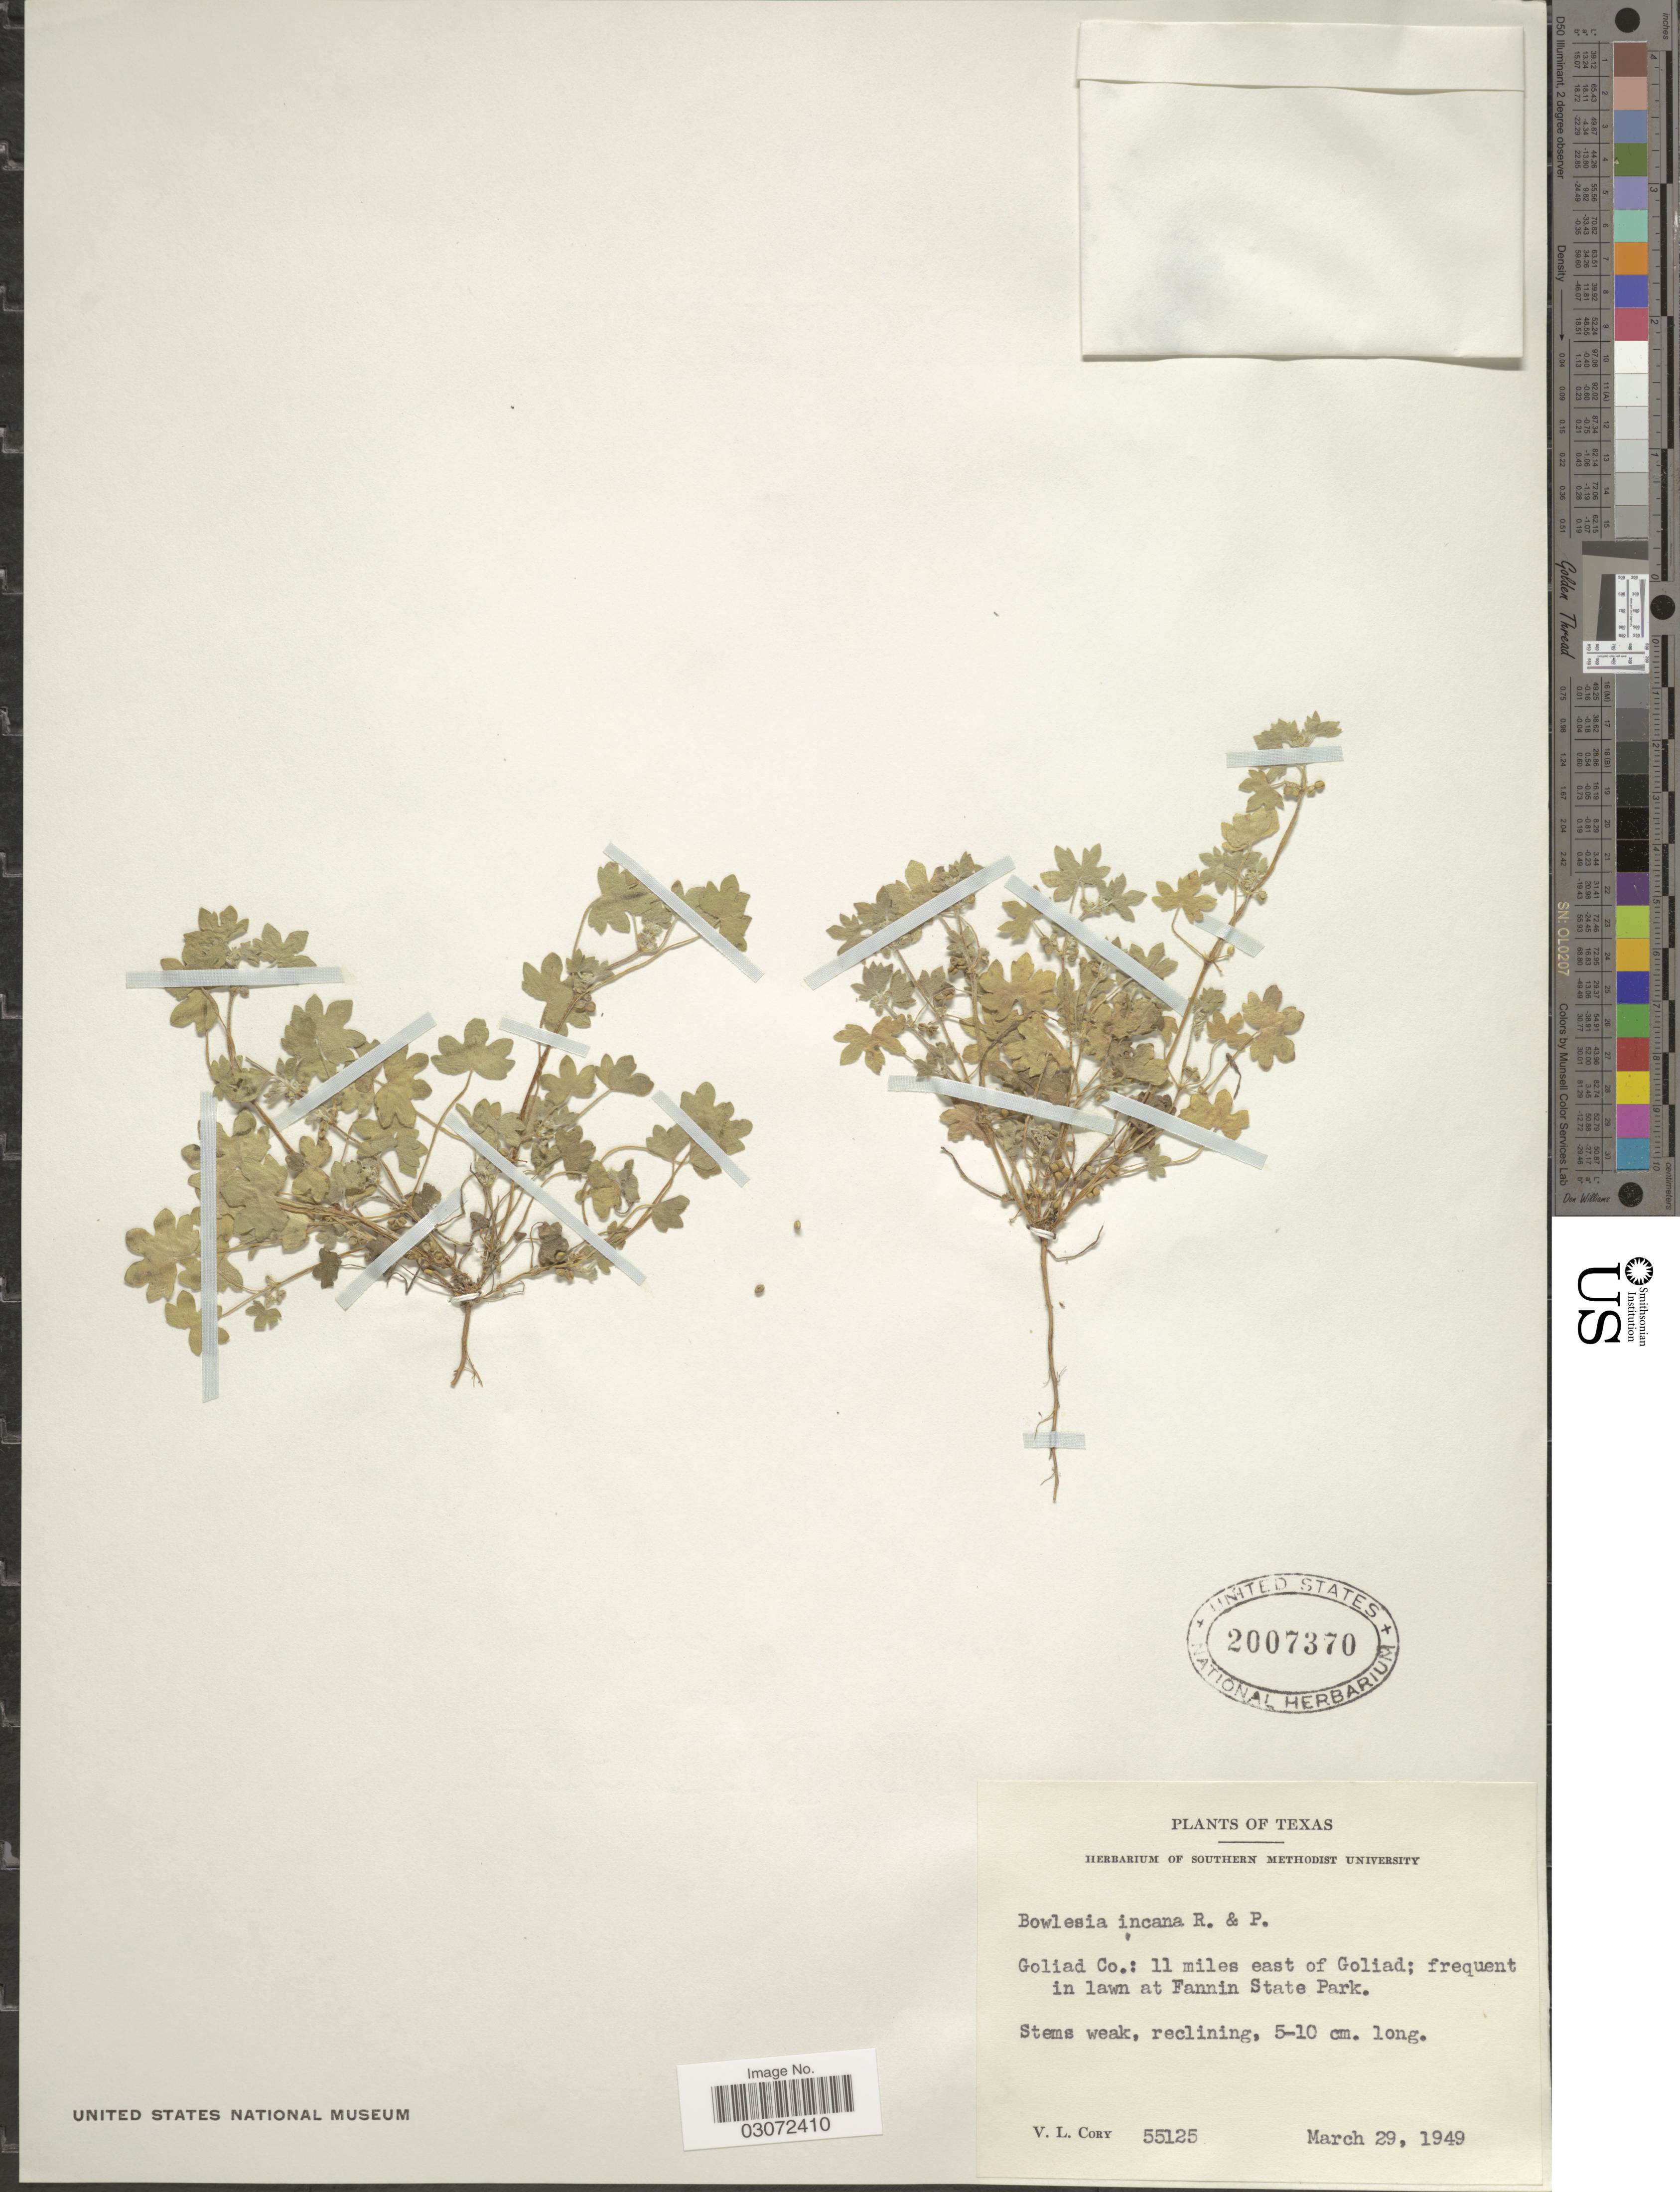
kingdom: Plantae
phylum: Tracheophyta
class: Magnoliopsida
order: Apiales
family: Apiaceae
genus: Bowlesia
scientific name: Bowlesia incana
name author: Ruiz & Pav.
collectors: V. Cory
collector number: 55125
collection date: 1949-03-29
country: United States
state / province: Texas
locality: Goliad Co.: 11 miles east of Goliad; frequent in lawn at Fannin State Park.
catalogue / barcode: US 2007370